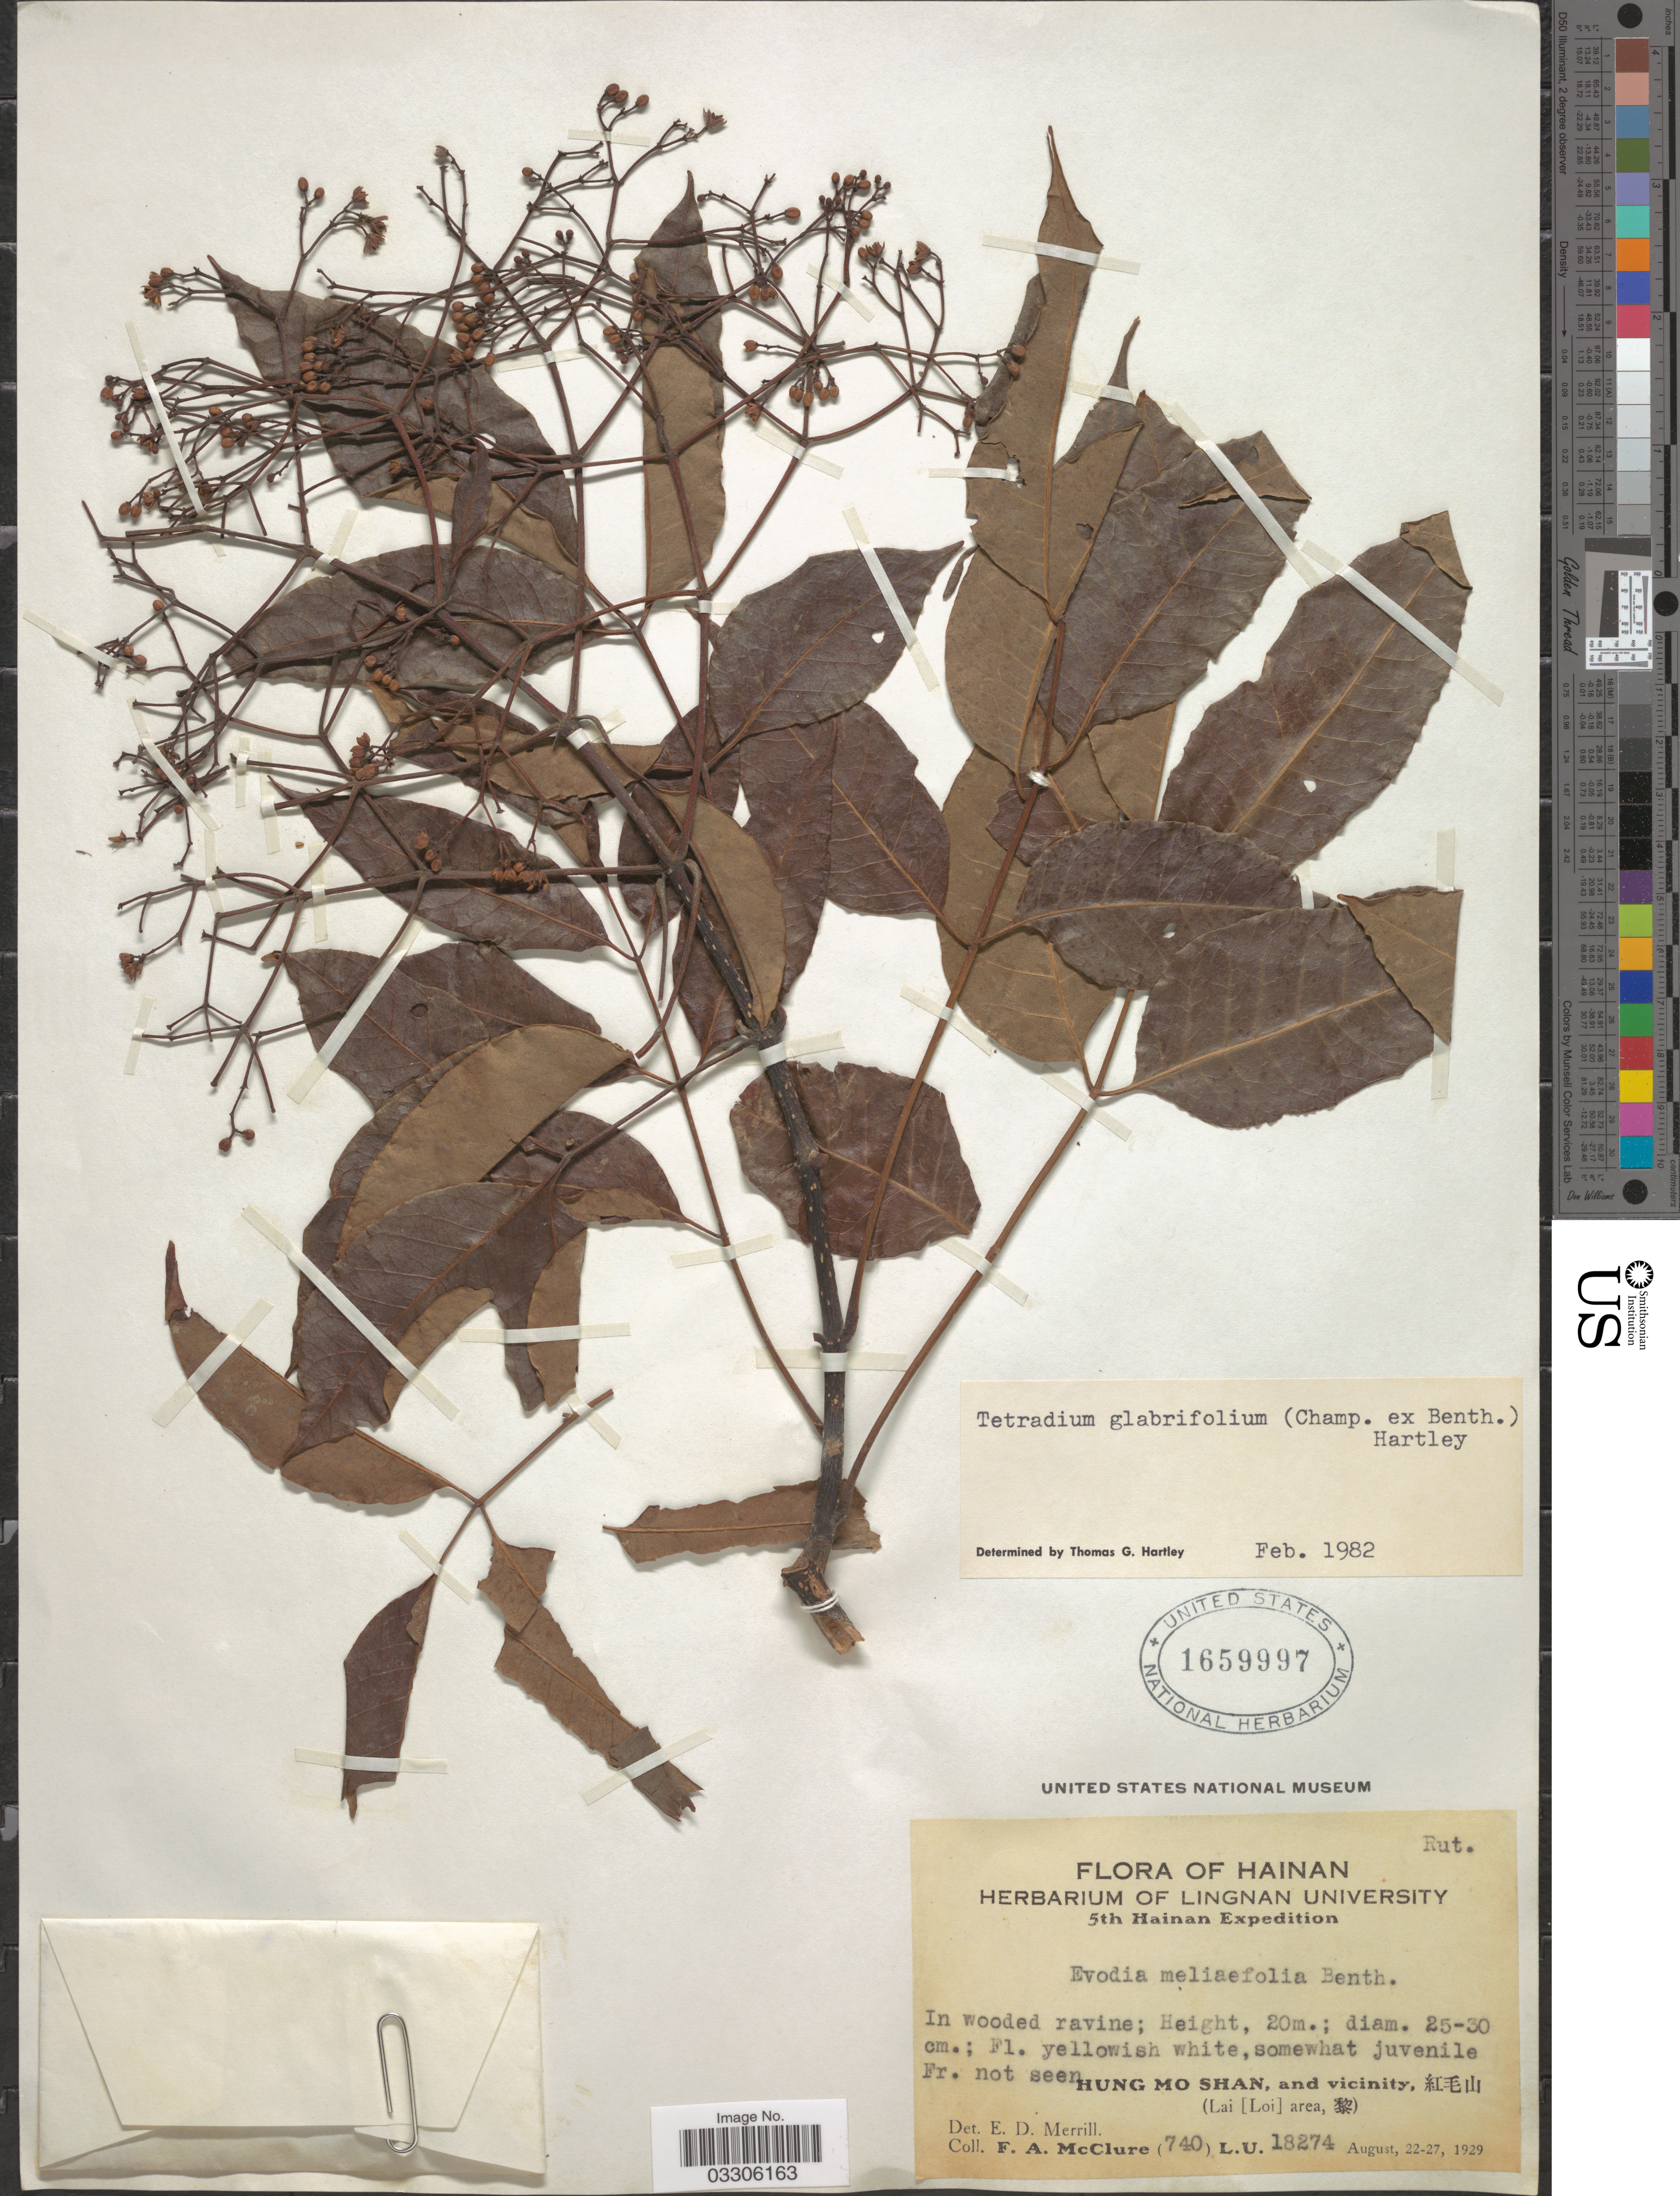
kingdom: Plantae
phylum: Tracheophyta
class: Magnoliopsida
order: Sapindales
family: Rutaceae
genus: Tetradium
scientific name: Tetradium glabrifolium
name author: (Champ. ex Benth.) T.G. Hartley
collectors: F. A. McClure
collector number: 740L.U.18274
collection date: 1929-08-22/1929-08-27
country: China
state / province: Hainan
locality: Hung Mo Shan, and vicinity, X. (Lai [Loi] area, X).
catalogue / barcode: US 1659997